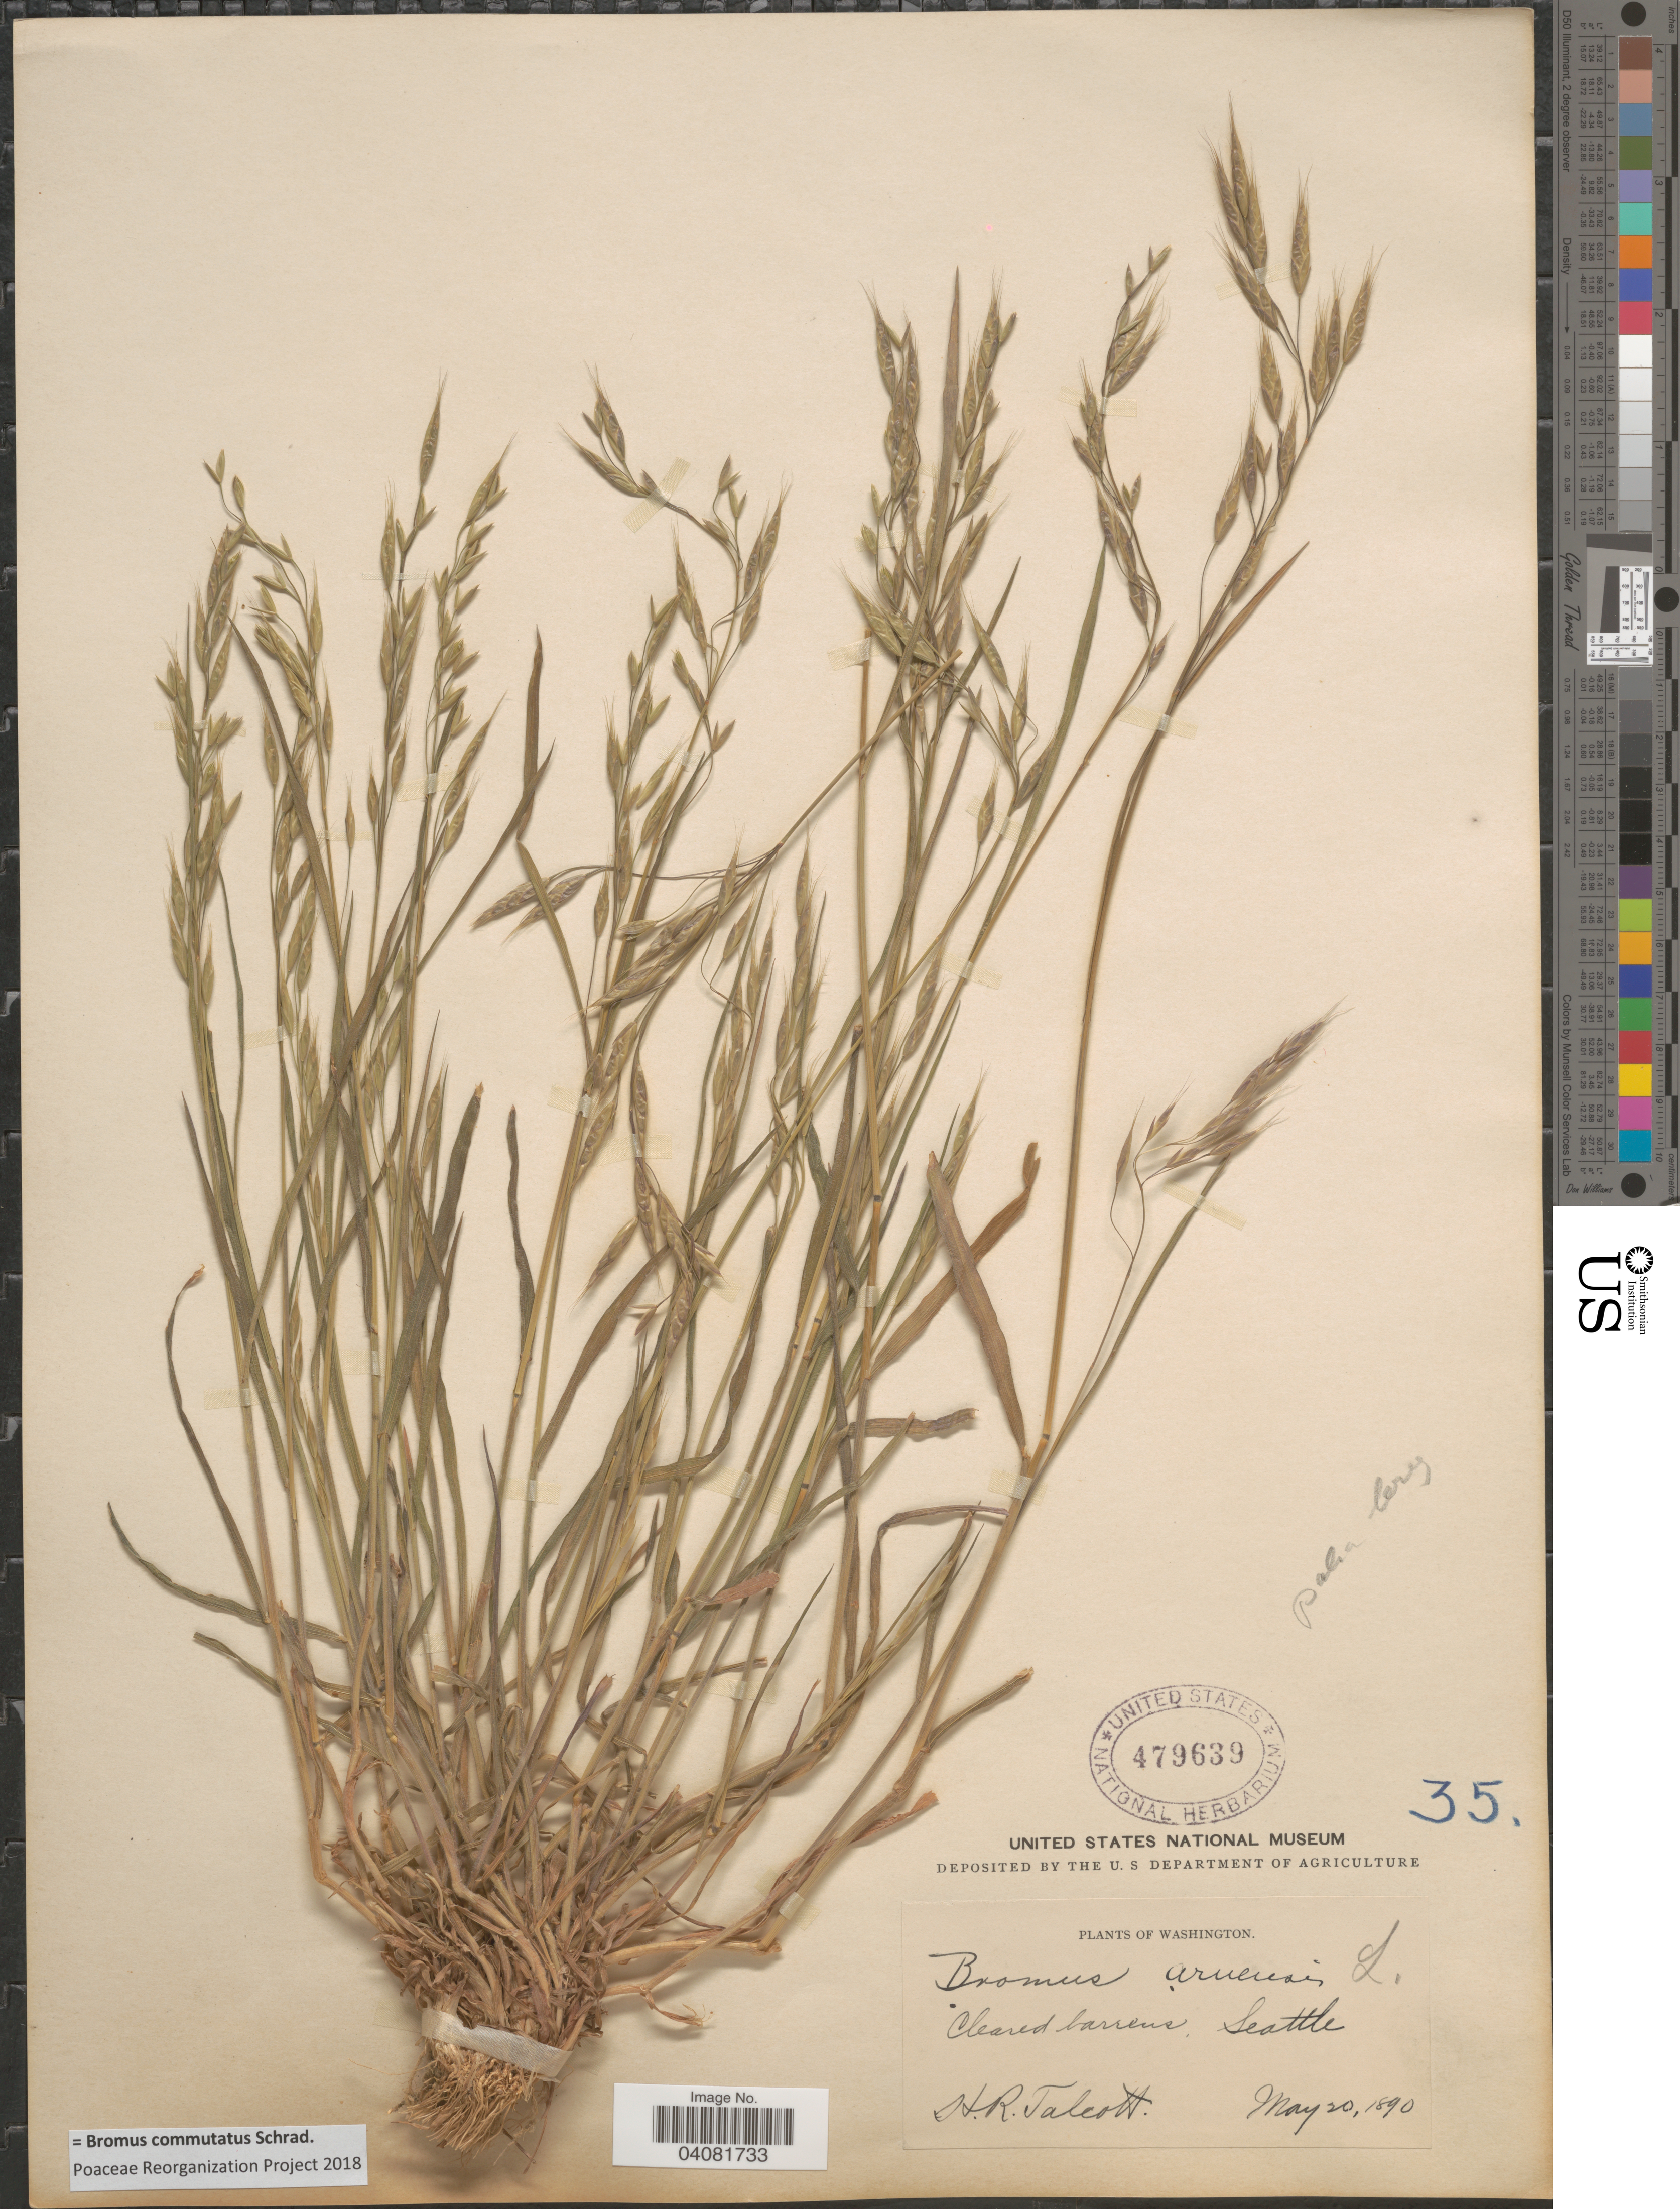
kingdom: Plantae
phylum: Tracheophyta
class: Liliopsida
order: Poales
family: Poaceae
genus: Bromus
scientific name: Bromus commutatus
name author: Schrad.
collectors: H. Talcott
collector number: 35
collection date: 1890-05-20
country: United States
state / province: Washington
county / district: King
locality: Cleared barrens. Seattle.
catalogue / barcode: US 479639